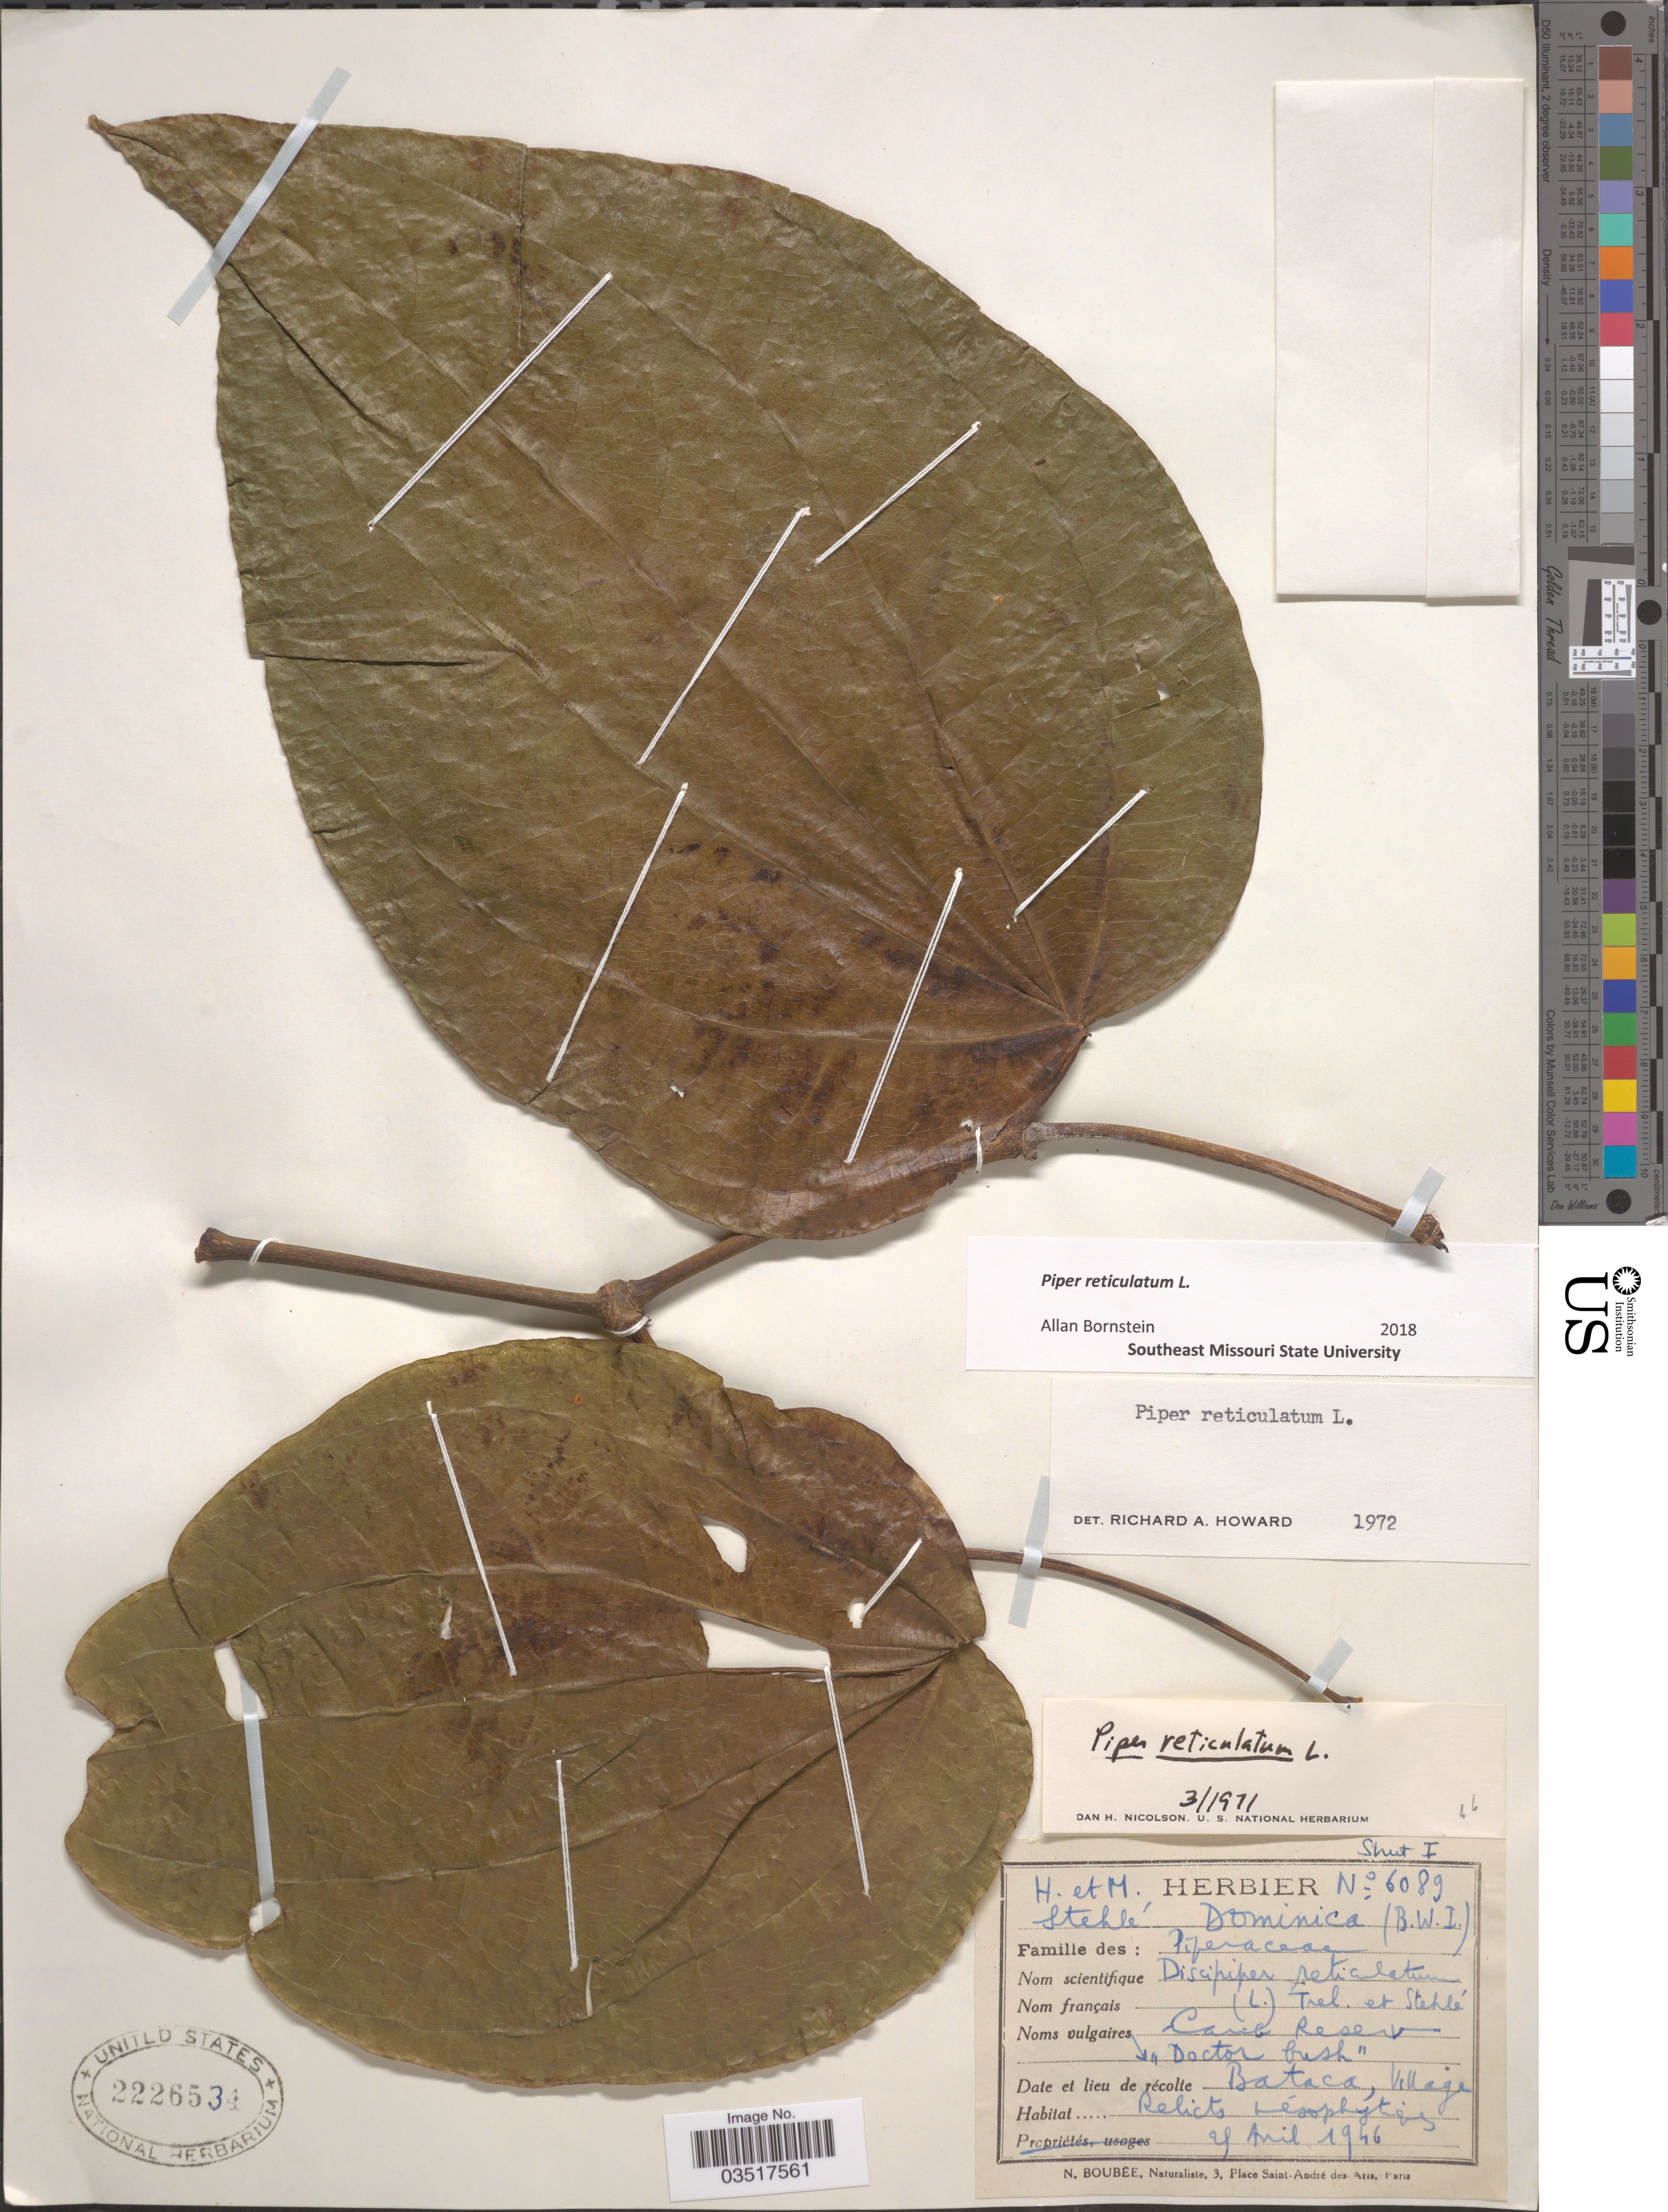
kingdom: Plantae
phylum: Tracheophyta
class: Magnoliopsida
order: Piperales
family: Piperaceae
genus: Piper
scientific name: Piper reticulatum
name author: L.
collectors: H. Stehlé & M. Stehlé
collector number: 6089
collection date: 1946-04-25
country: Dominica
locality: B. W. I. Bataca, Village.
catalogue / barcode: US 2226534